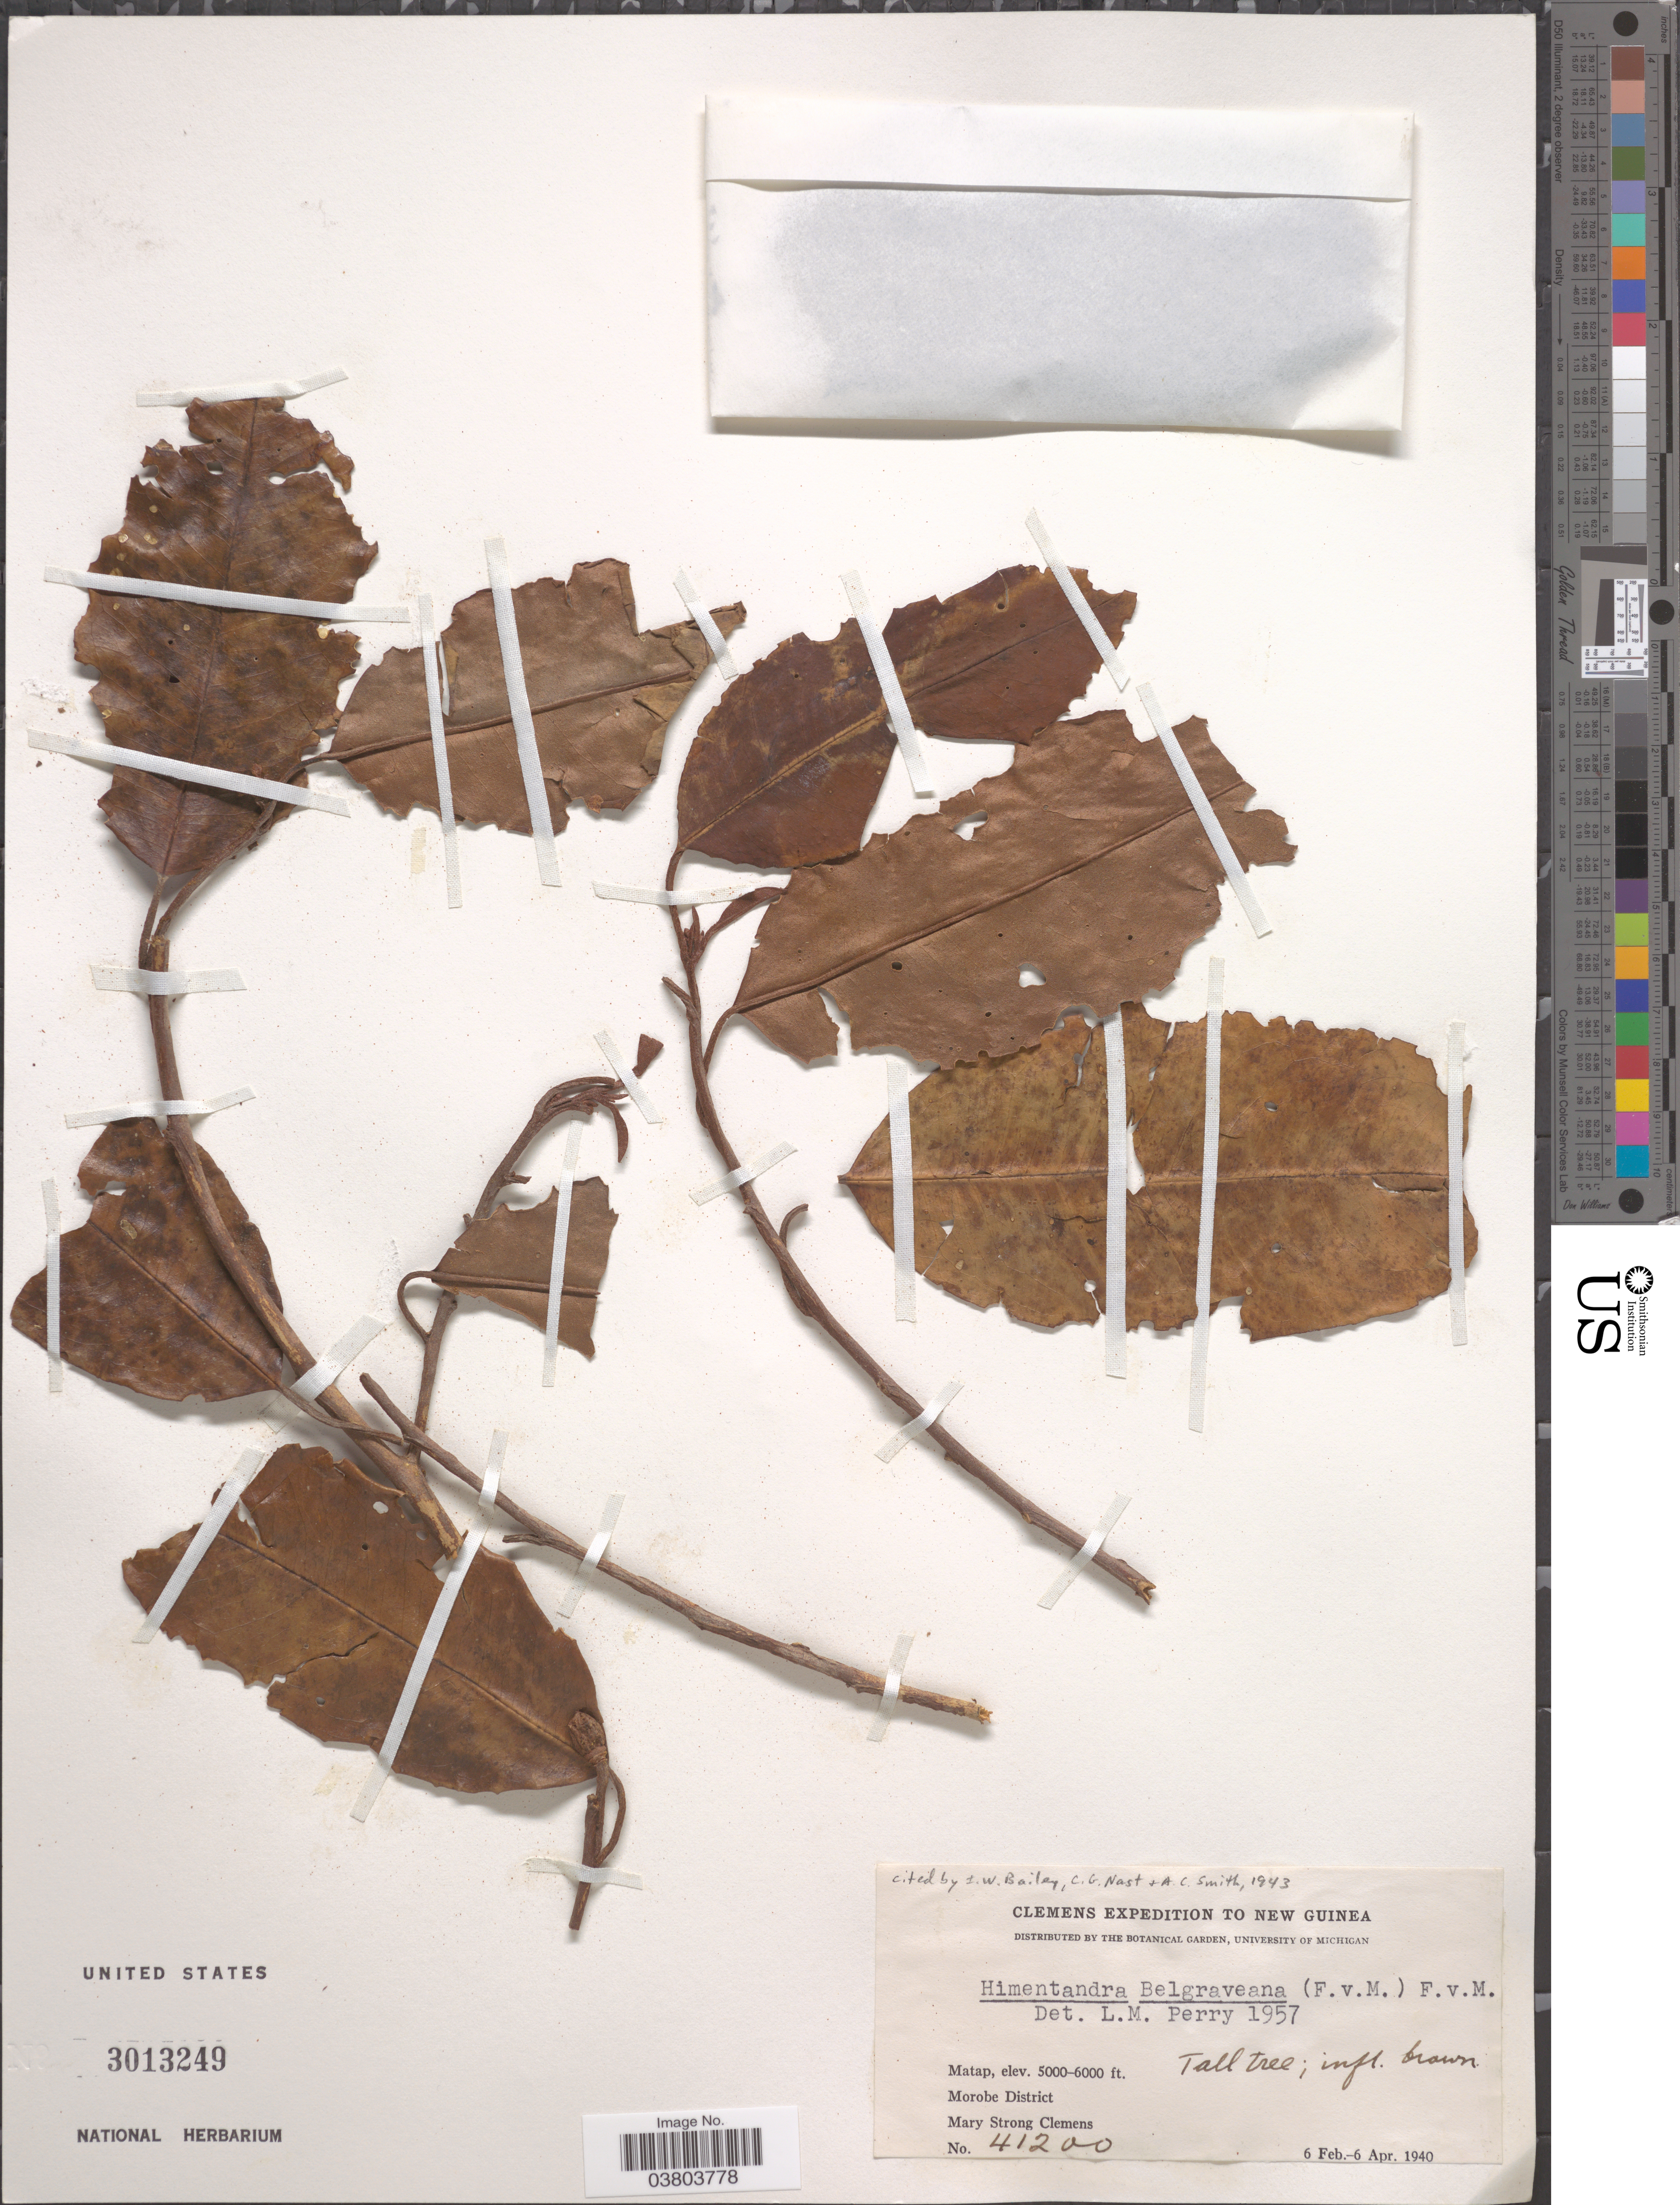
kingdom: Plantae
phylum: Tracheophyta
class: Magnoliopsida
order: Magnoliales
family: Himantandraceae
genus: Galbulimima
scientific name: Galbulimima belgraveana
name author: (F. Muell.) Sprague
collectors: M. S. Clemens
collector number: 41200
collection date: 1940-02-06/1940-04-06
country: Papua New Guinea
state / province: Morobe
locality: New Guinea. Matap. Morobe District.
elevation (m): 1524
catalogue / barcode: US 3013249